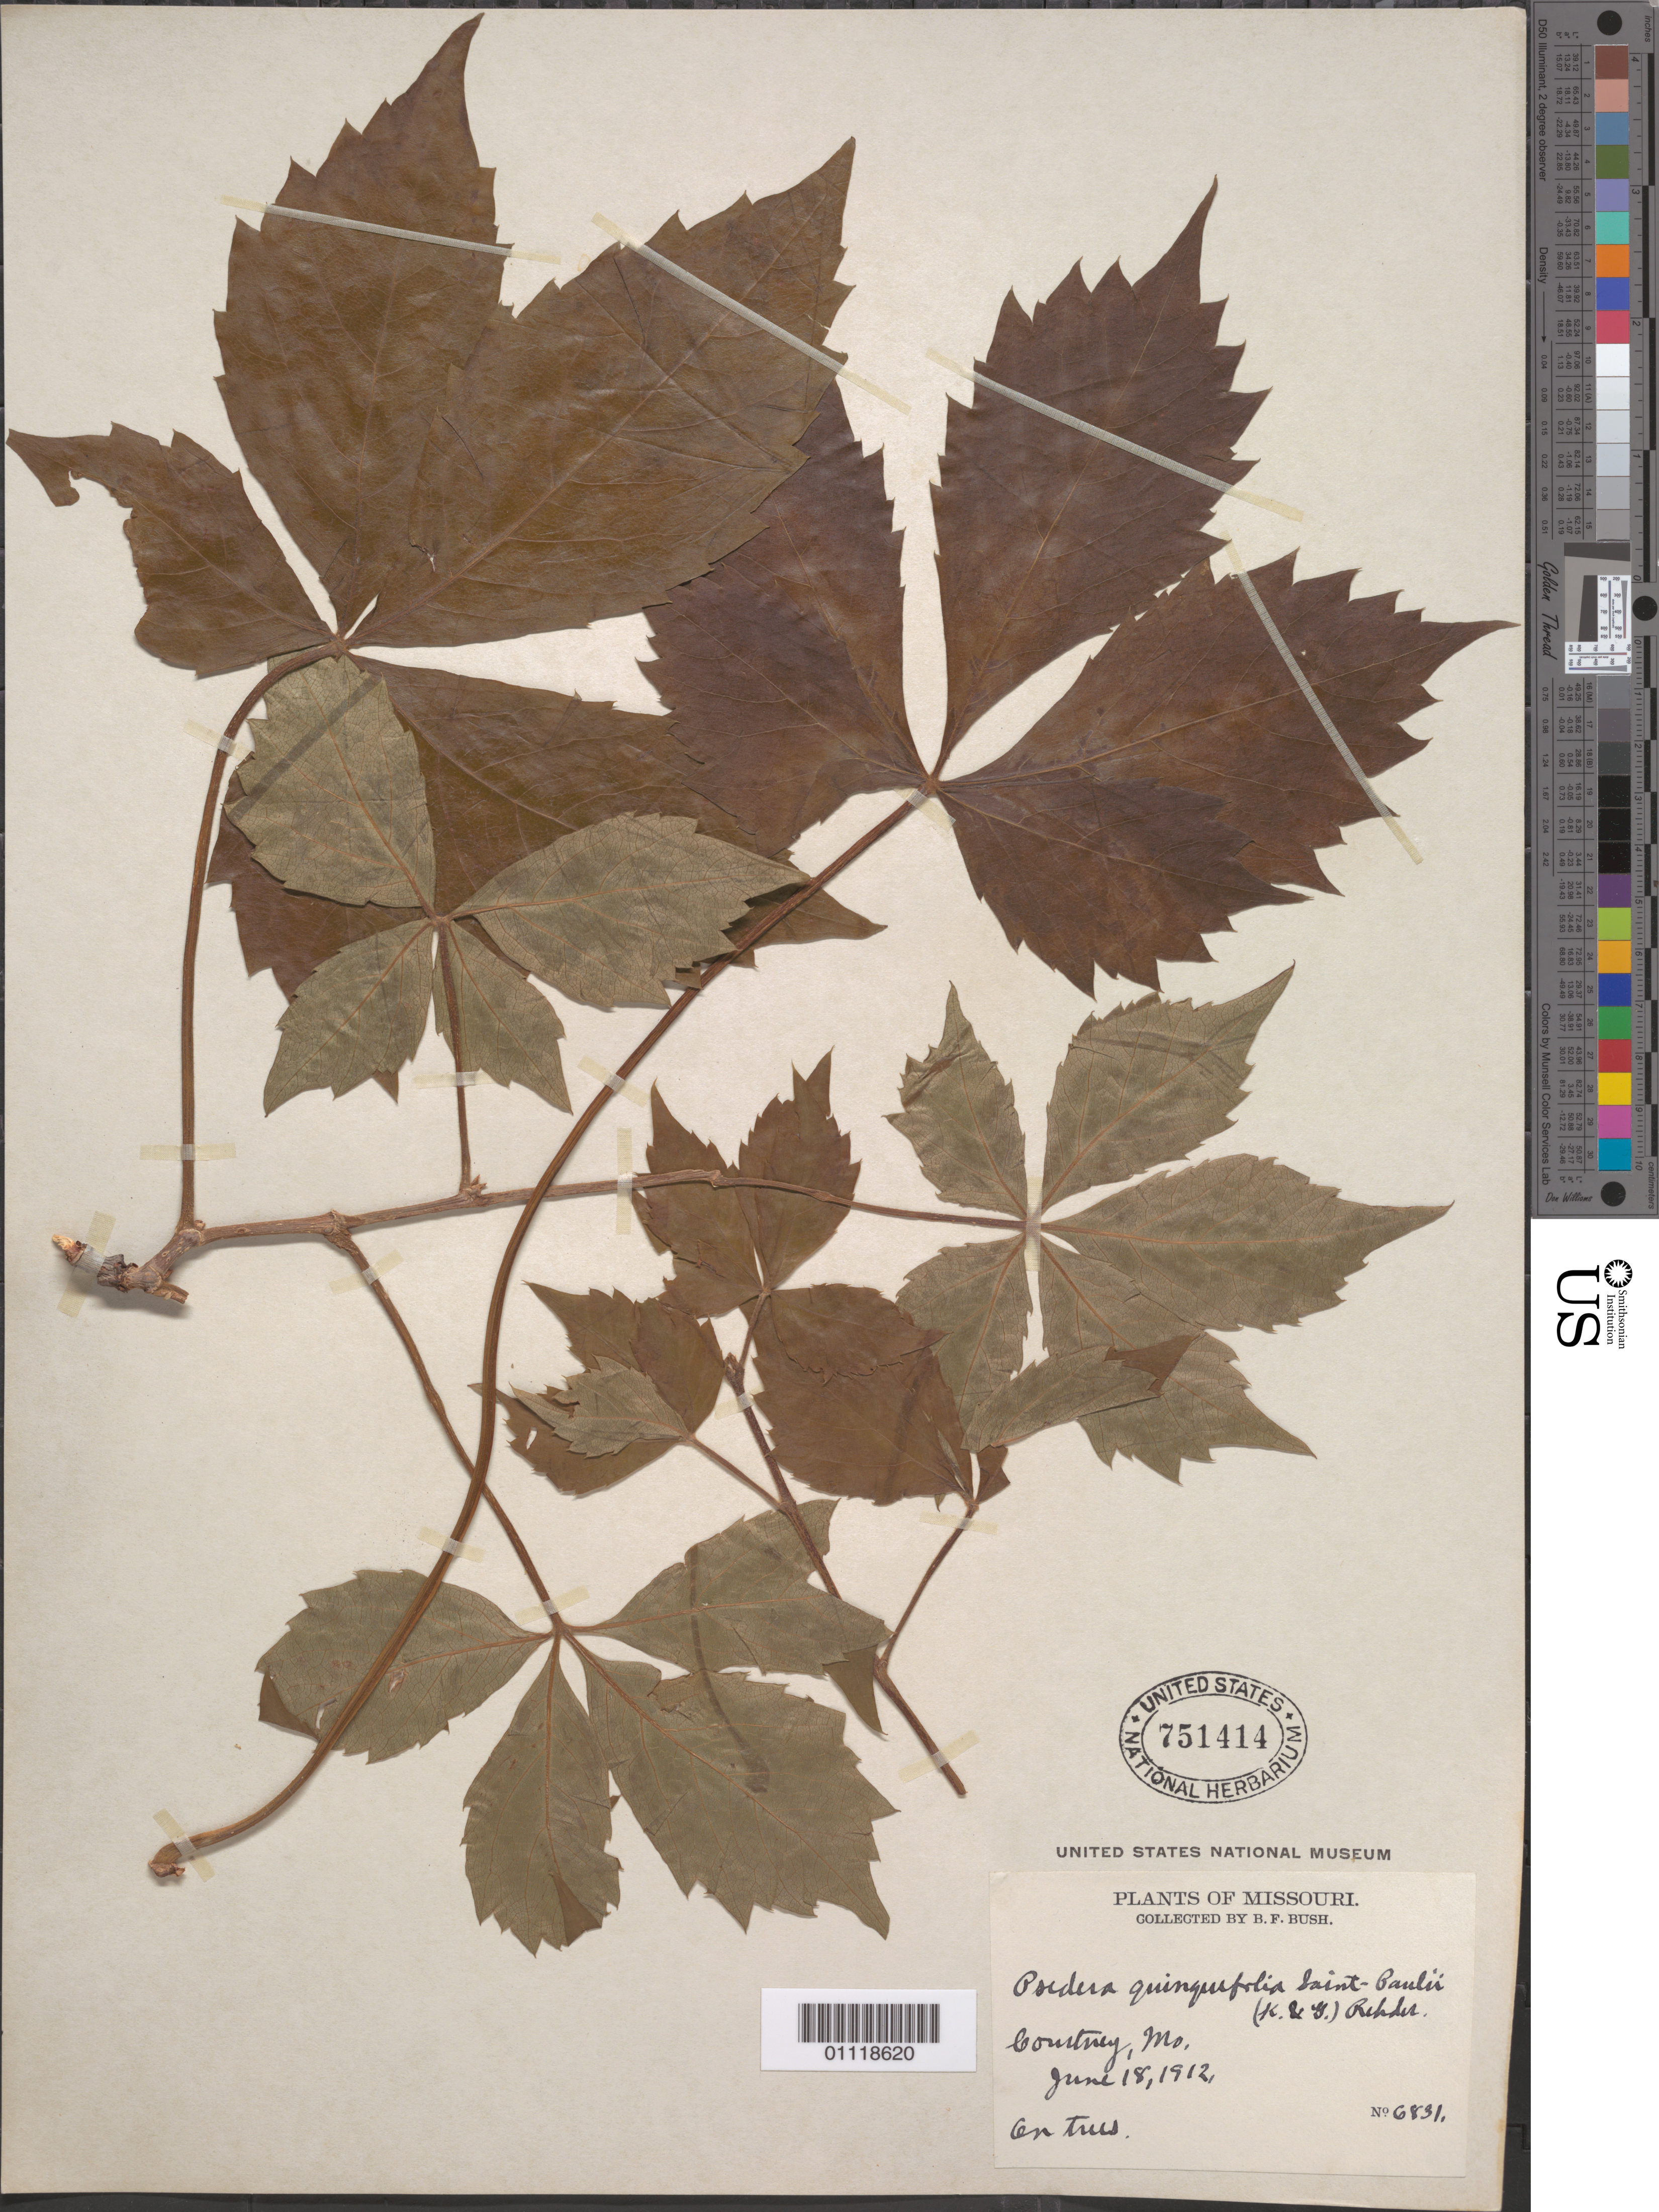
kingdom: Plantae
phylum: Tracheophyta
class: Magnoliopsida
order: Vitales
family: Vitaceae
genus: Parthenocissus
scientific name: Parthenocissus quinquefolia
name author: (L.) Planch.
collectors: B. F. Bush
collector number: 6831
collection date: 1912-06-18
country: United States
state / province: Missouri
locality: Courtney.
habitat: On trees.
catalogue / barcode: US 751414